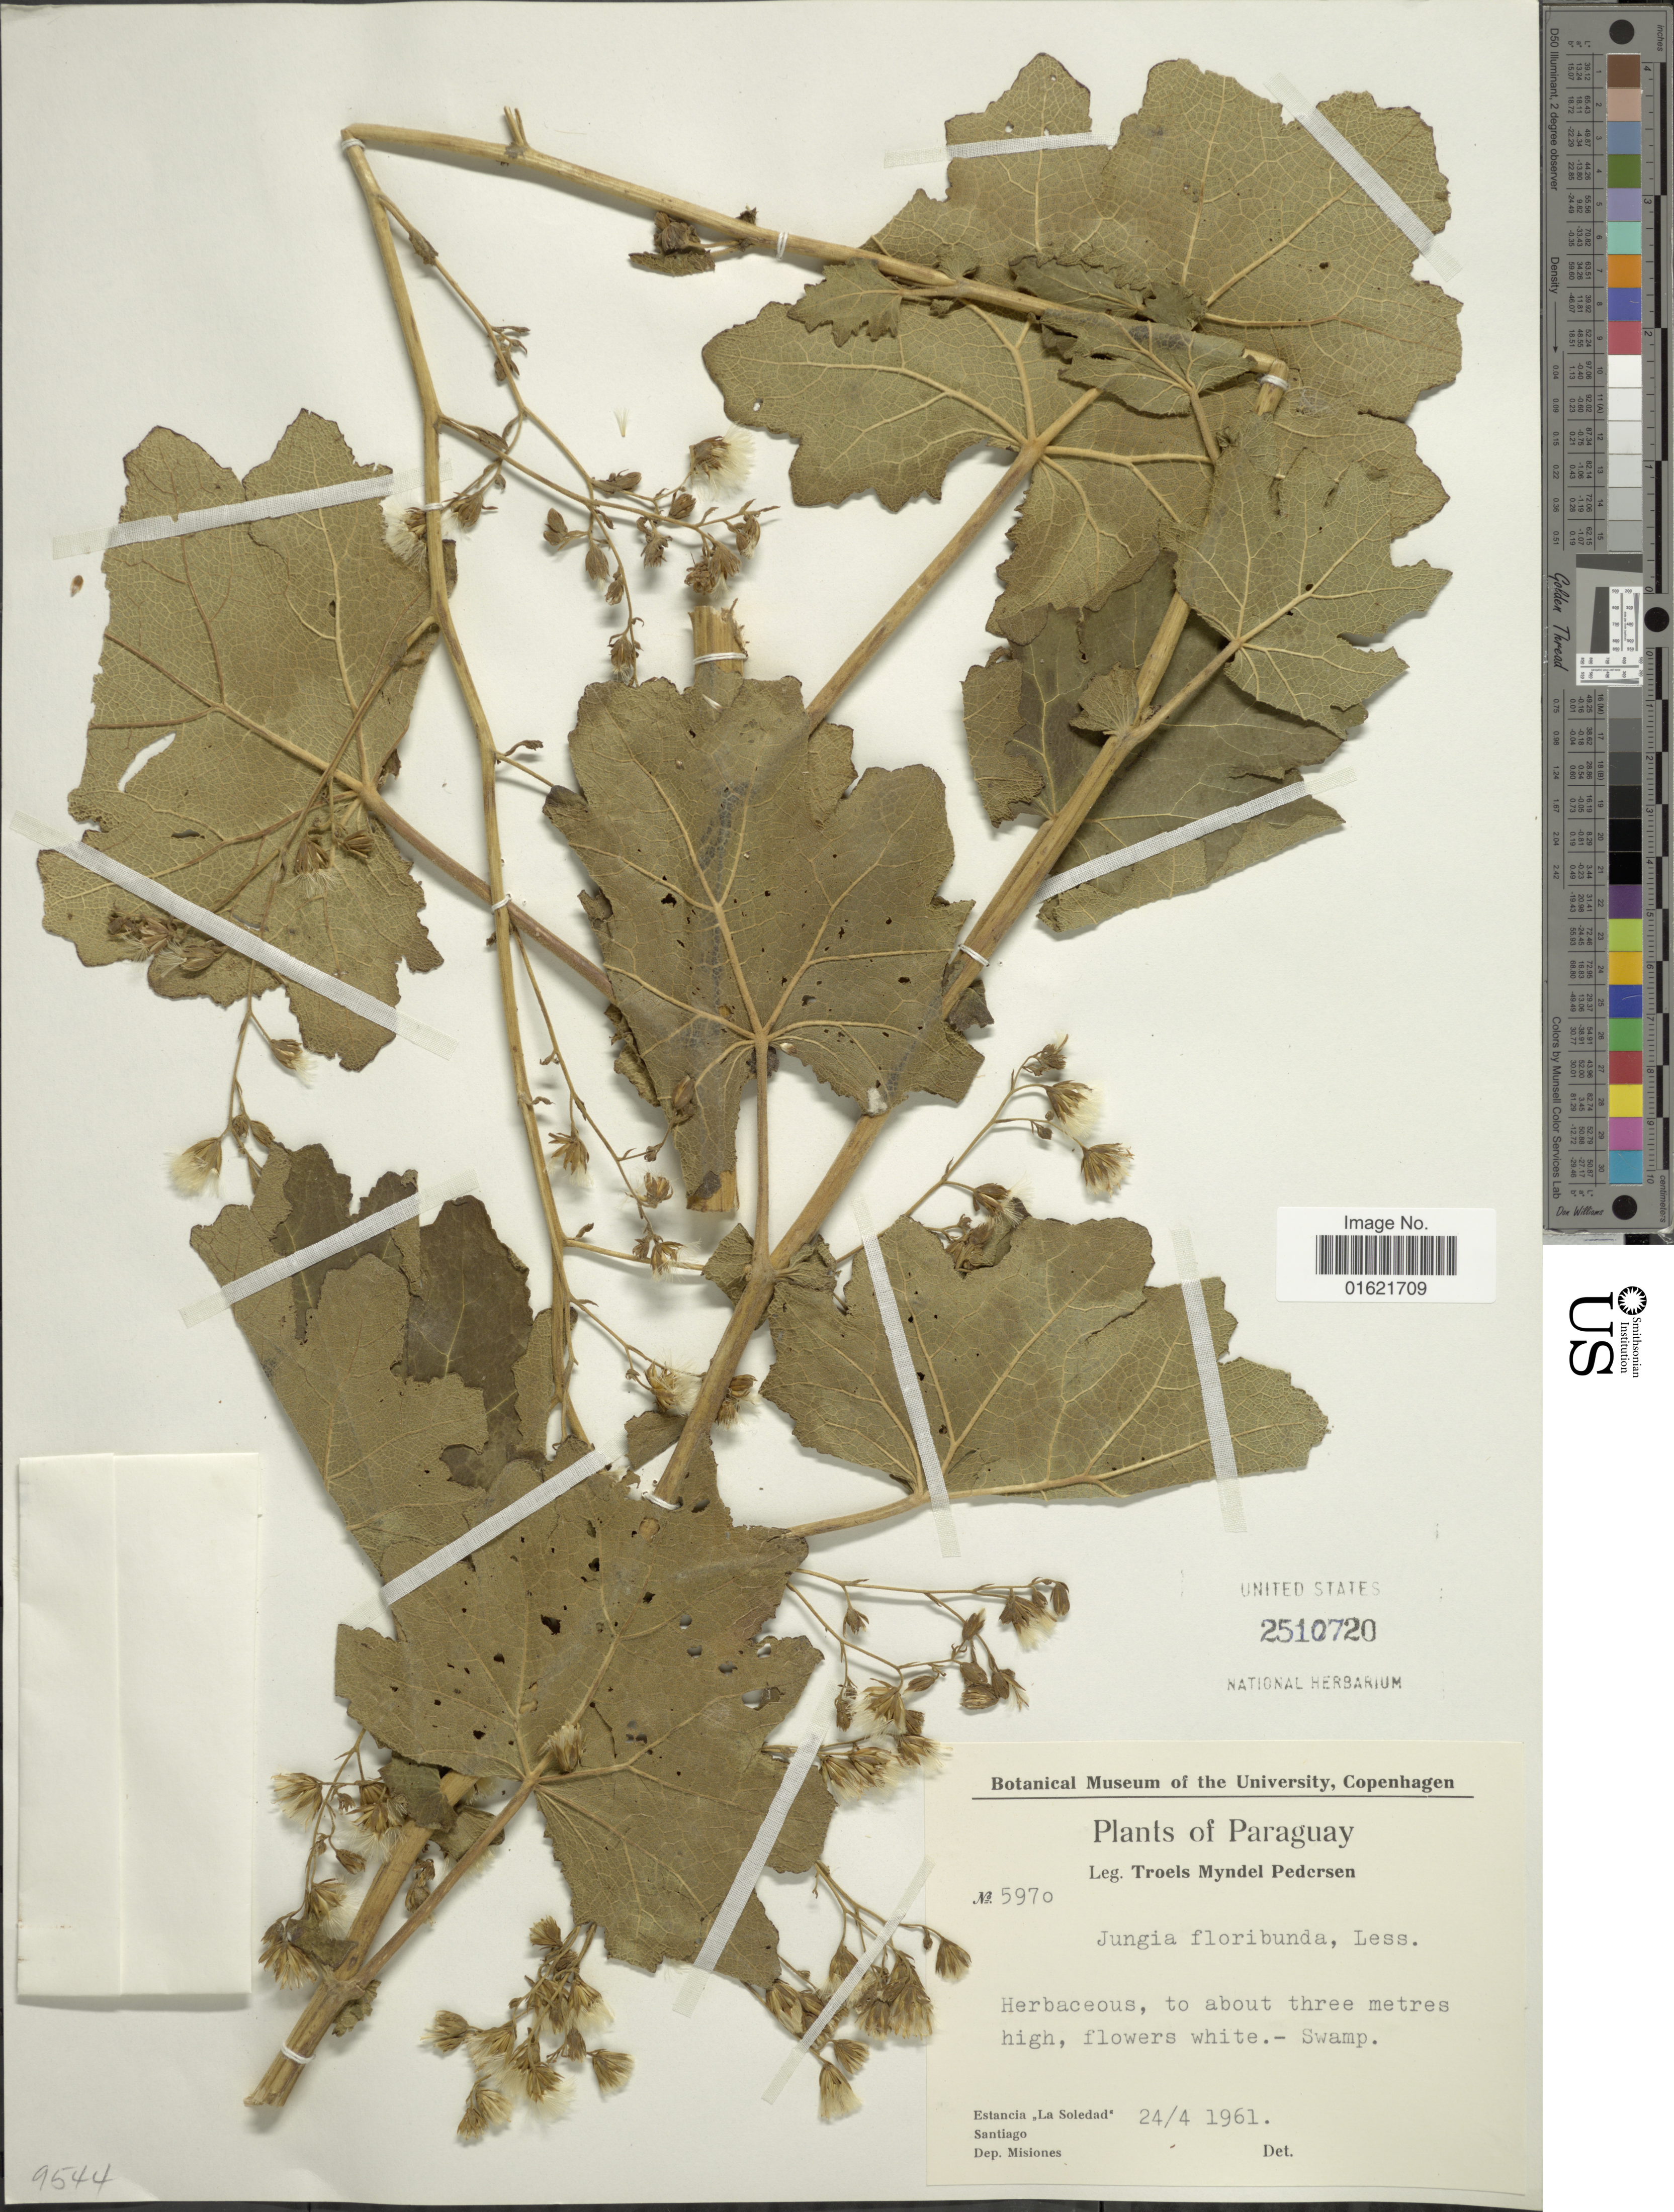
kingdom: Plantae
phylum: Tracheophyta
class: Magnoliopsida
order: Asterales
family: Asteraceae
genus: Jungia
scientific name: Jungia floribunda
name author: Less.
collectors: T. Pederson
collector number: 5970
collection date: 1961-04-24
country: Paraguay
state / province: Misiones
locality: Estancia ,,La Soledad', Santiago, Dep. Misiones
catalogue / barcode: US 2510720